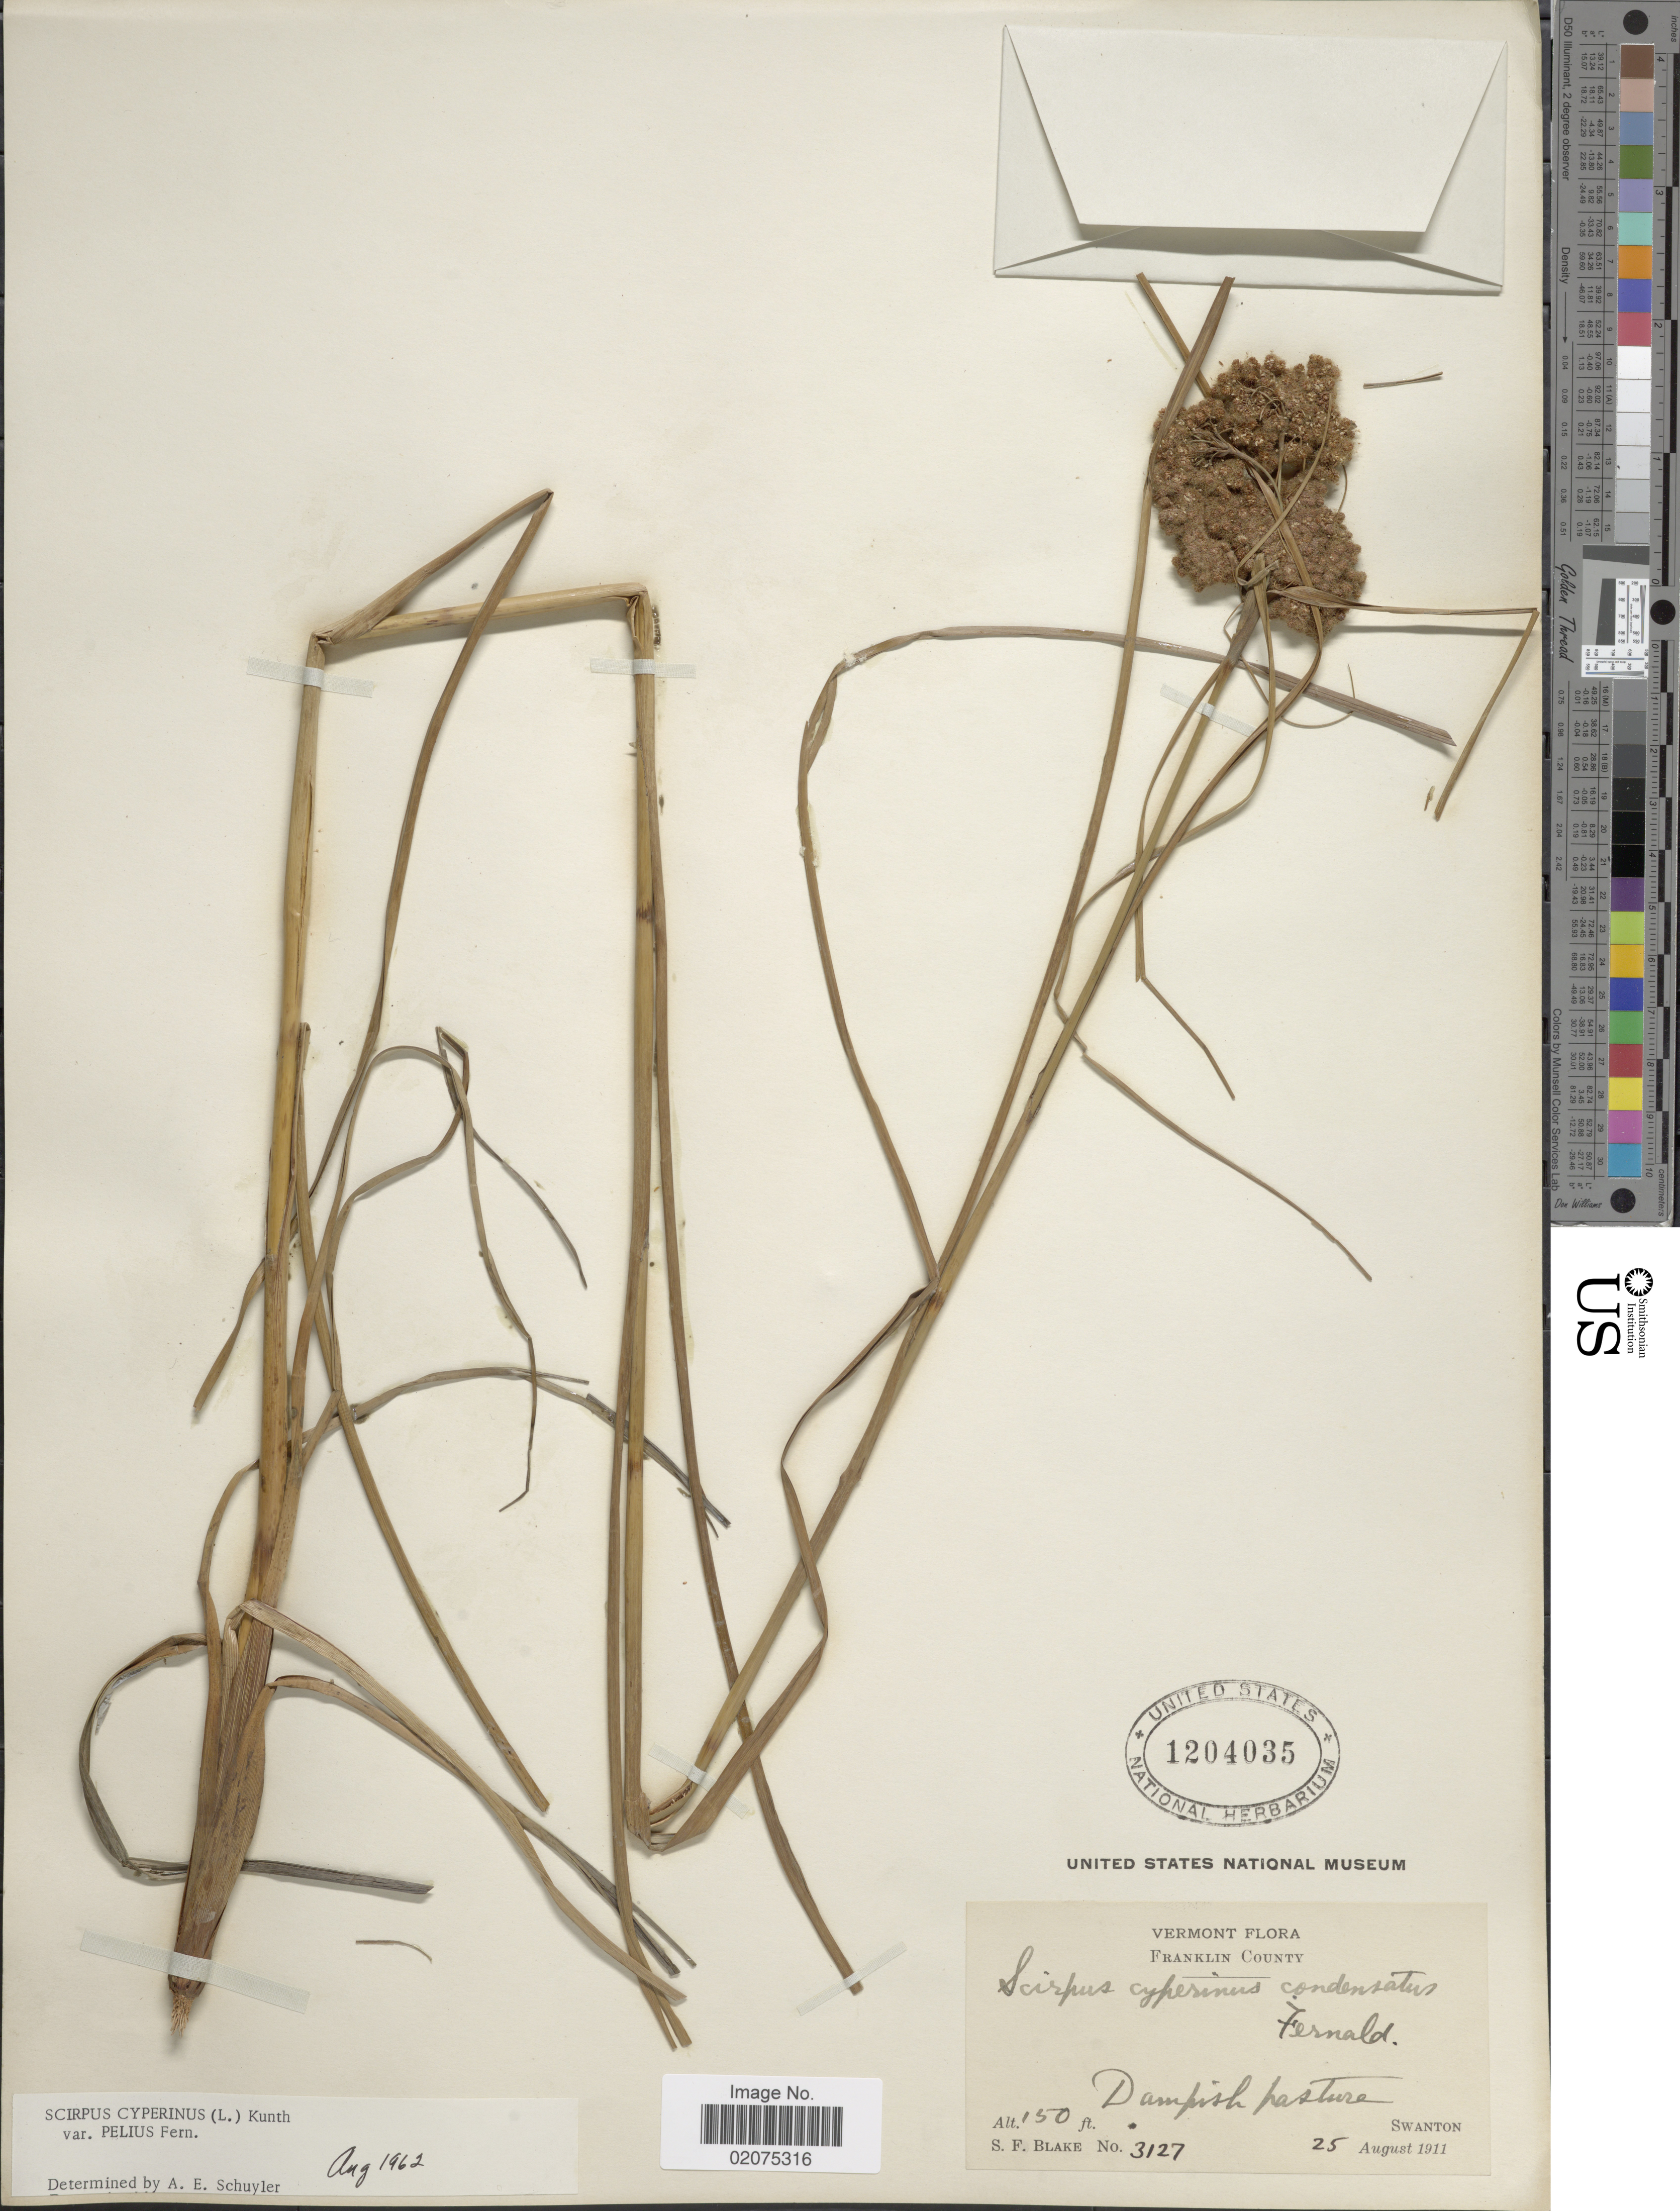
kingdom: Plantae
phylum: Tracheophyta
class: Liliopsida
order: Poales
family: Cyperaceae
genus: Scirpus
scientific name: Scirpus cyperinus var. pelius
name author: Fernald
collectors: S. Blake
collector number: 3127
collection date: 1911-08-25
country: United States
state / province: Vermont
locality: Franklin County, Swanton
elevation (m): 46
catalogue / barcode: US 1204035